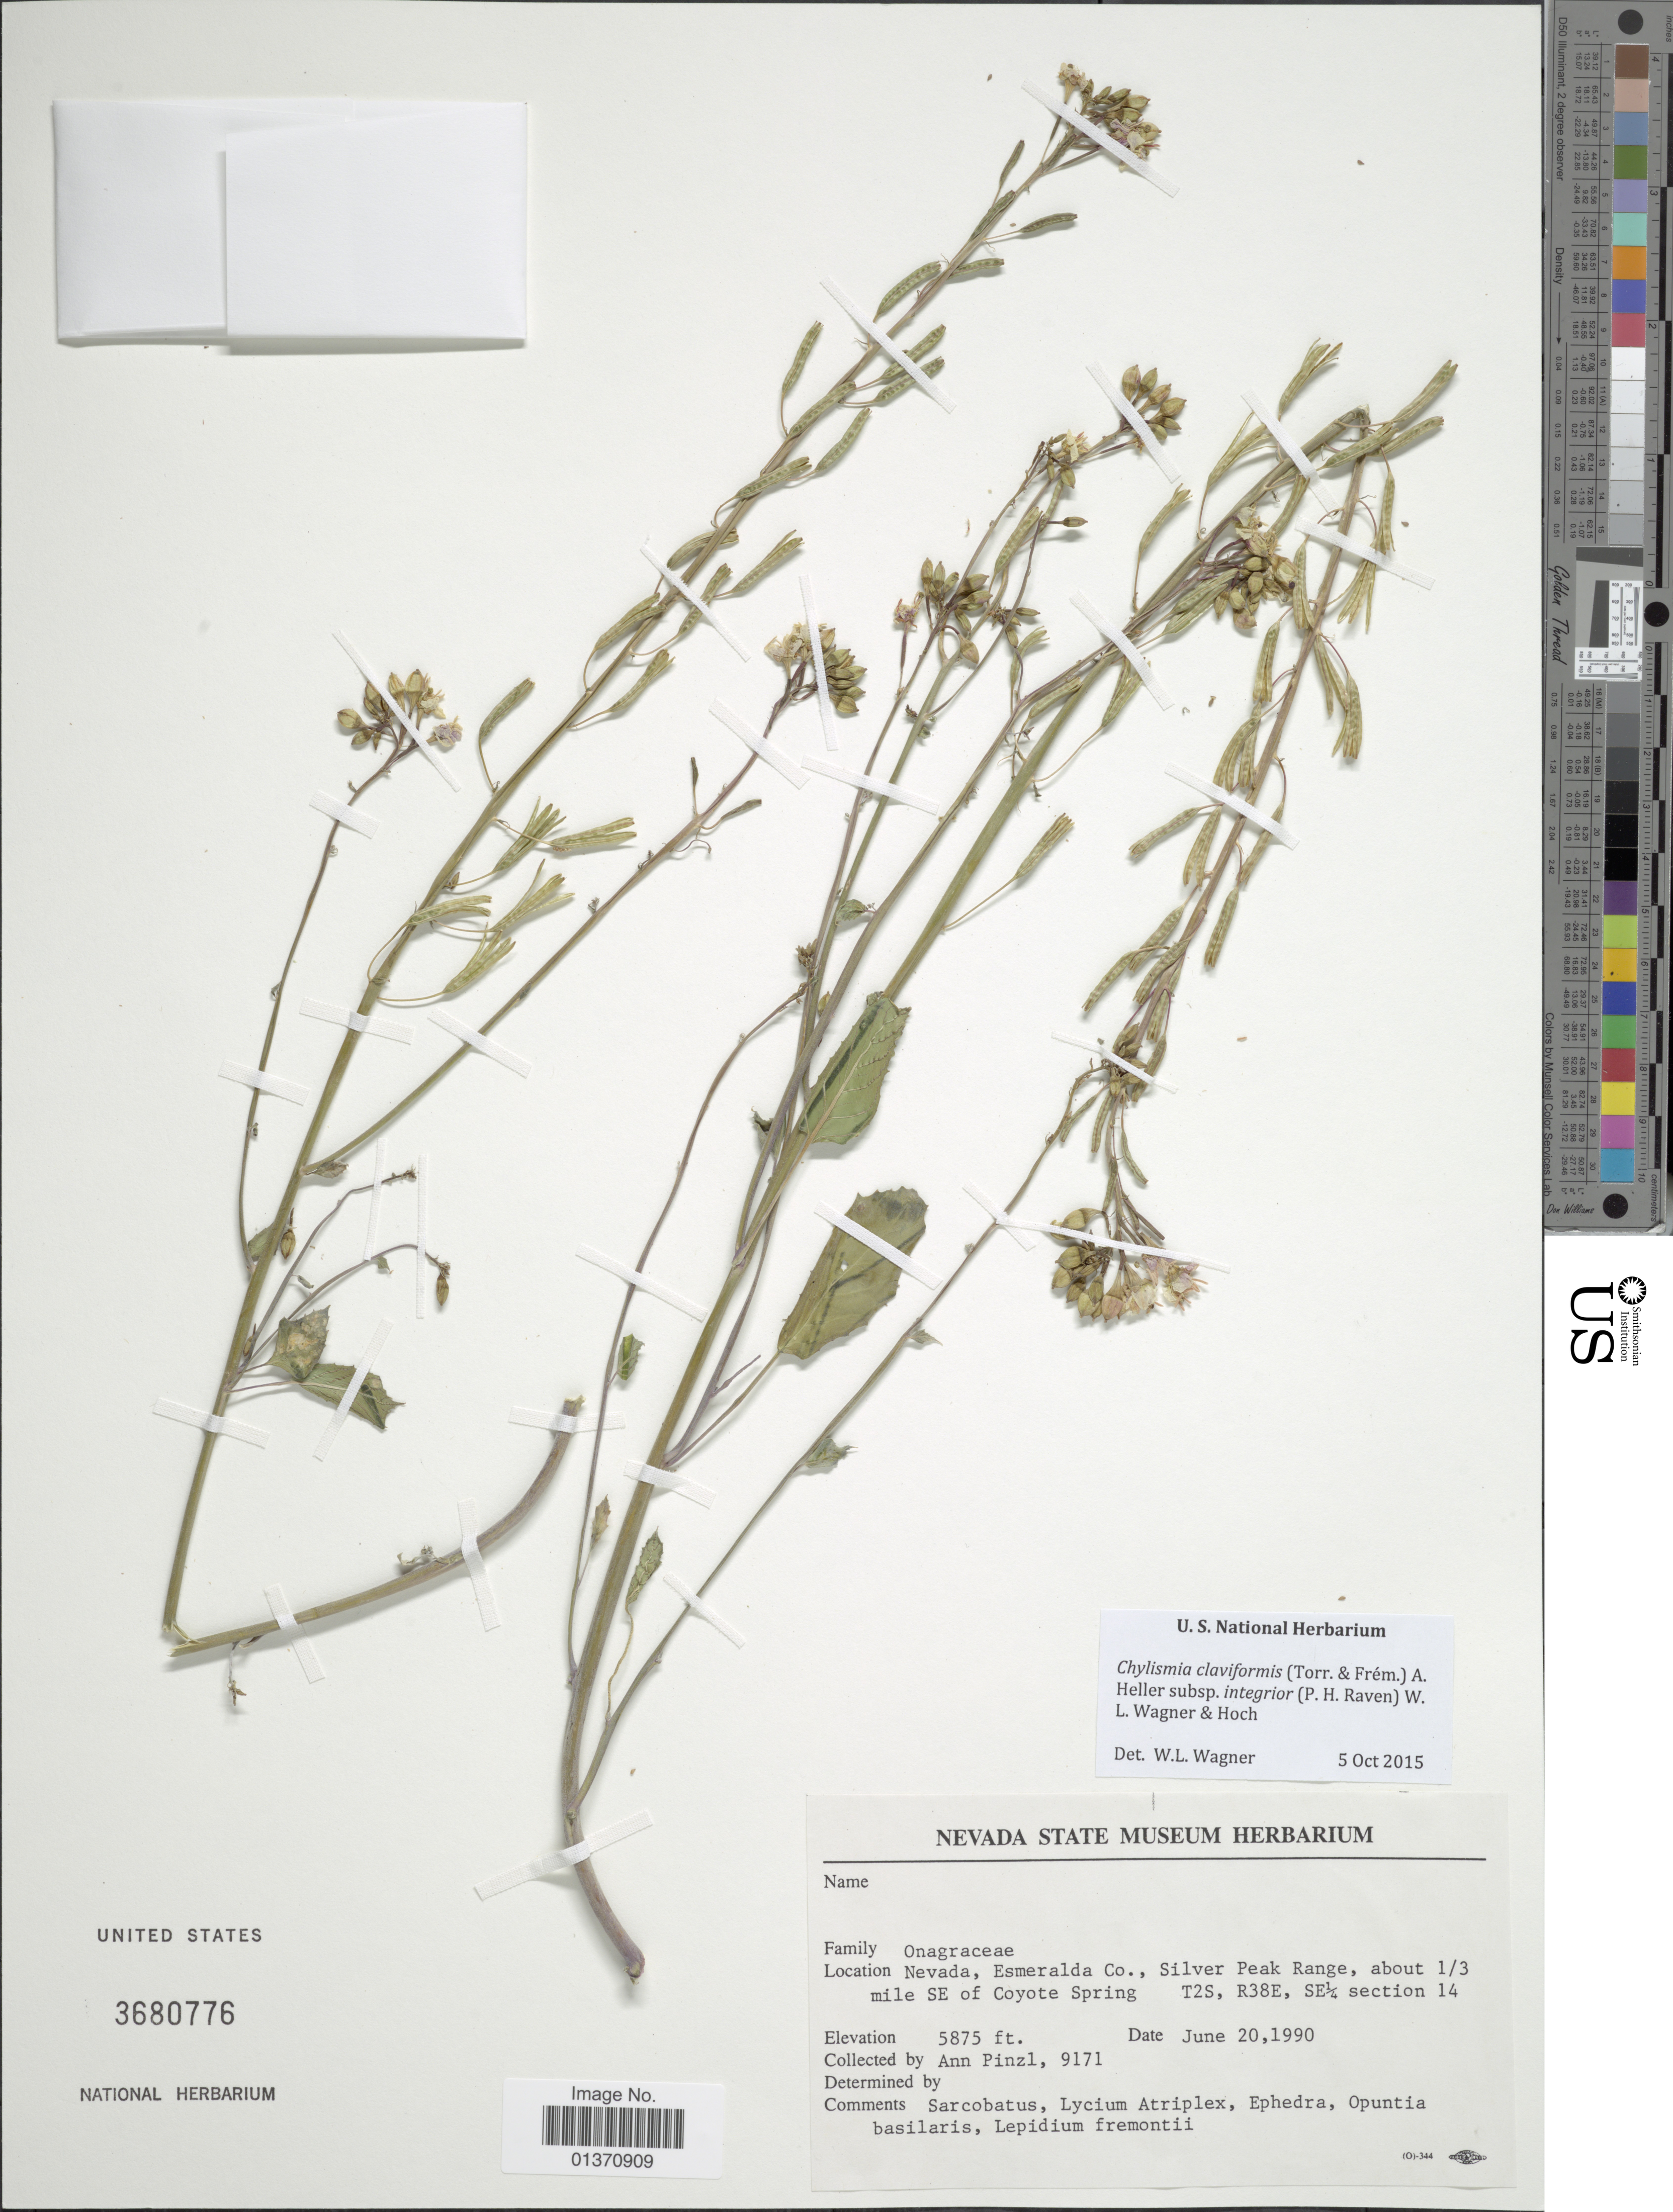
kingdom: Plantae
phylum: Tracheophyta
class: Magnoliopsida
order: Myrtales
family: Onagraceae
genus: Chylismia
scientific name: Chylismia claviformis subsp. integrior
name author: (P.H. Raven) W.L. Wagner & Hoch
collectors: A. Pinzl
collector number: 9171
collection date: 1990-06-20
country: United States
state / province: Nevada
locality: Esmeralda Co., Silver Peak Range, about 1/3 mile SE of Coyote Spring, T2S, SE¼ section 14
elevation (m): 1791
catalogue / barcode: US 3680776